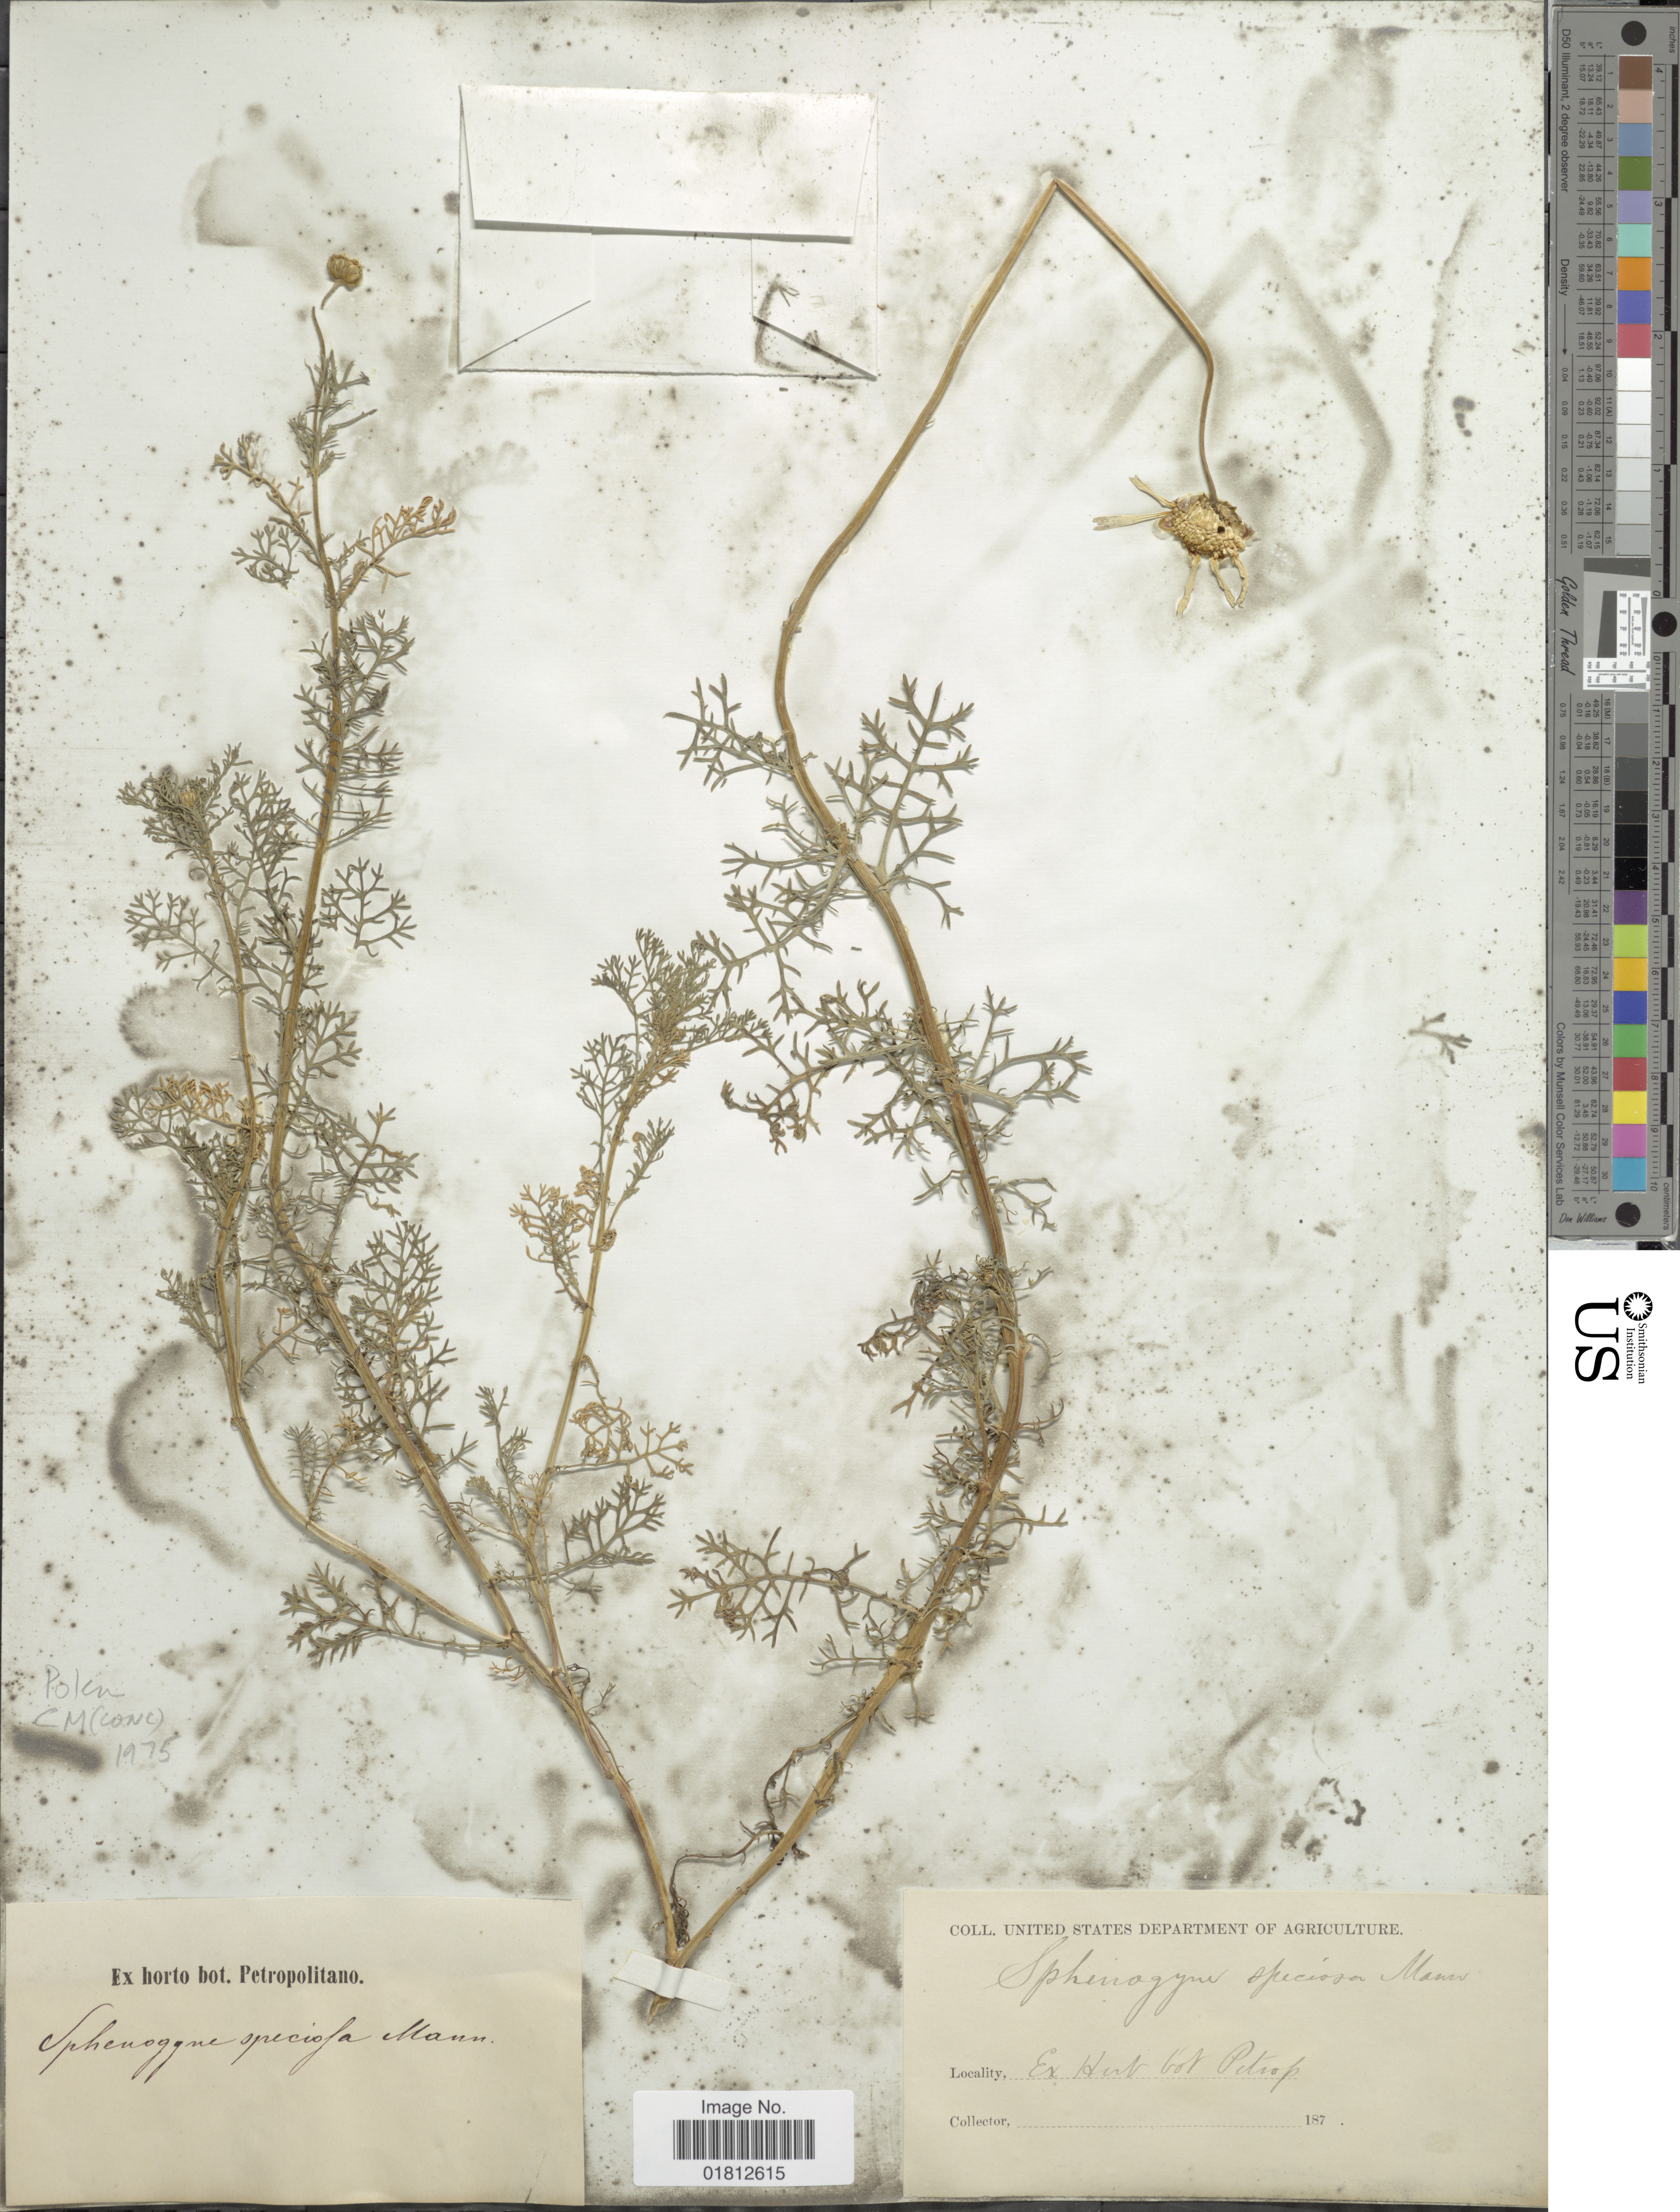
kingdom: Plantae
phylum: Tracheophyta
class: Magnoliopsida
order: Asterales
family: Asteraceae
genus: Ursinia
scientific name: Ursinia speciosa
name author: DC.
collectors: ex Horto Bot. Petropolitano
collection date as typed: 187